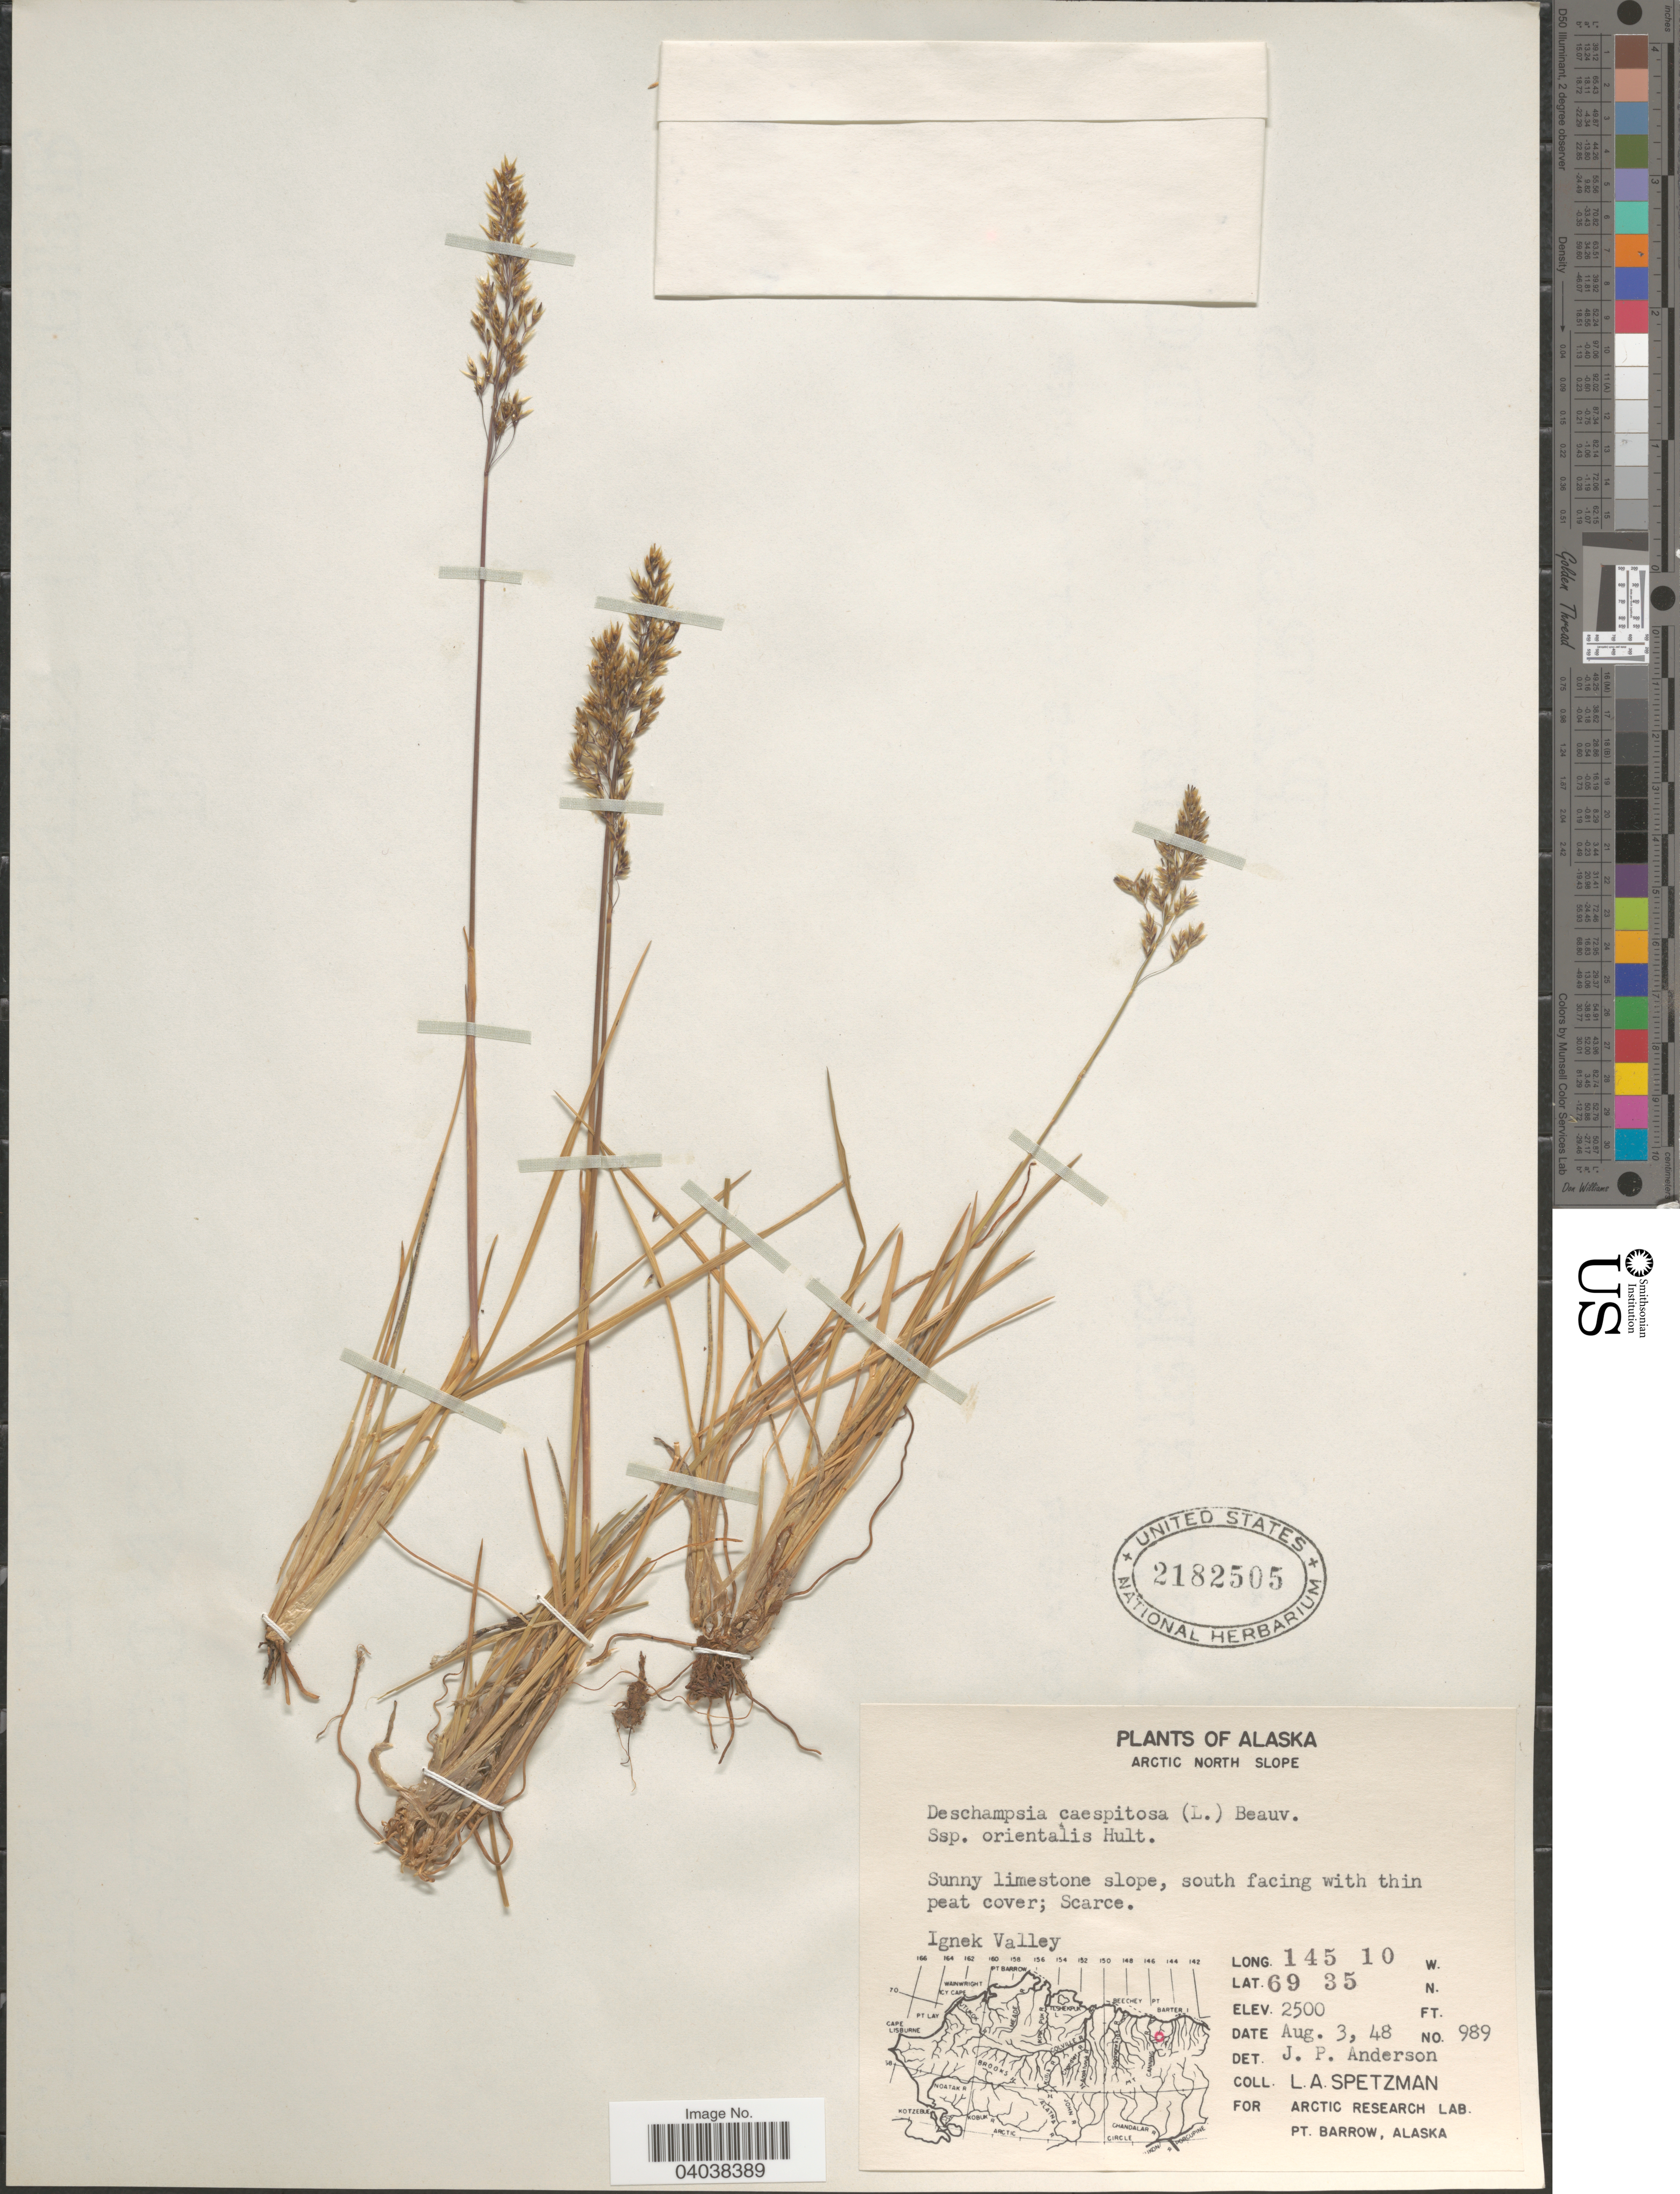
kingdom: Plantae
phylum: Tracheophyta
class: Liliopsida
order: Poales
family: Poaceae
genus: Deschampsia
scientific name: Deschampsia cespitosa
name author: (L.) P. Beauv.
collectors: L. Spetzman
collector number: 989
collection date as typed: Transcribed d/m/y: 3/8/48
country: United States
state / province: Alaska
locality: Arctitc North Slope. Sunny limestone slope, south facing with thin peat cover; Scarce. Ignek Valley.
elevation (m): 762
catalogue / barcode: US 2182505